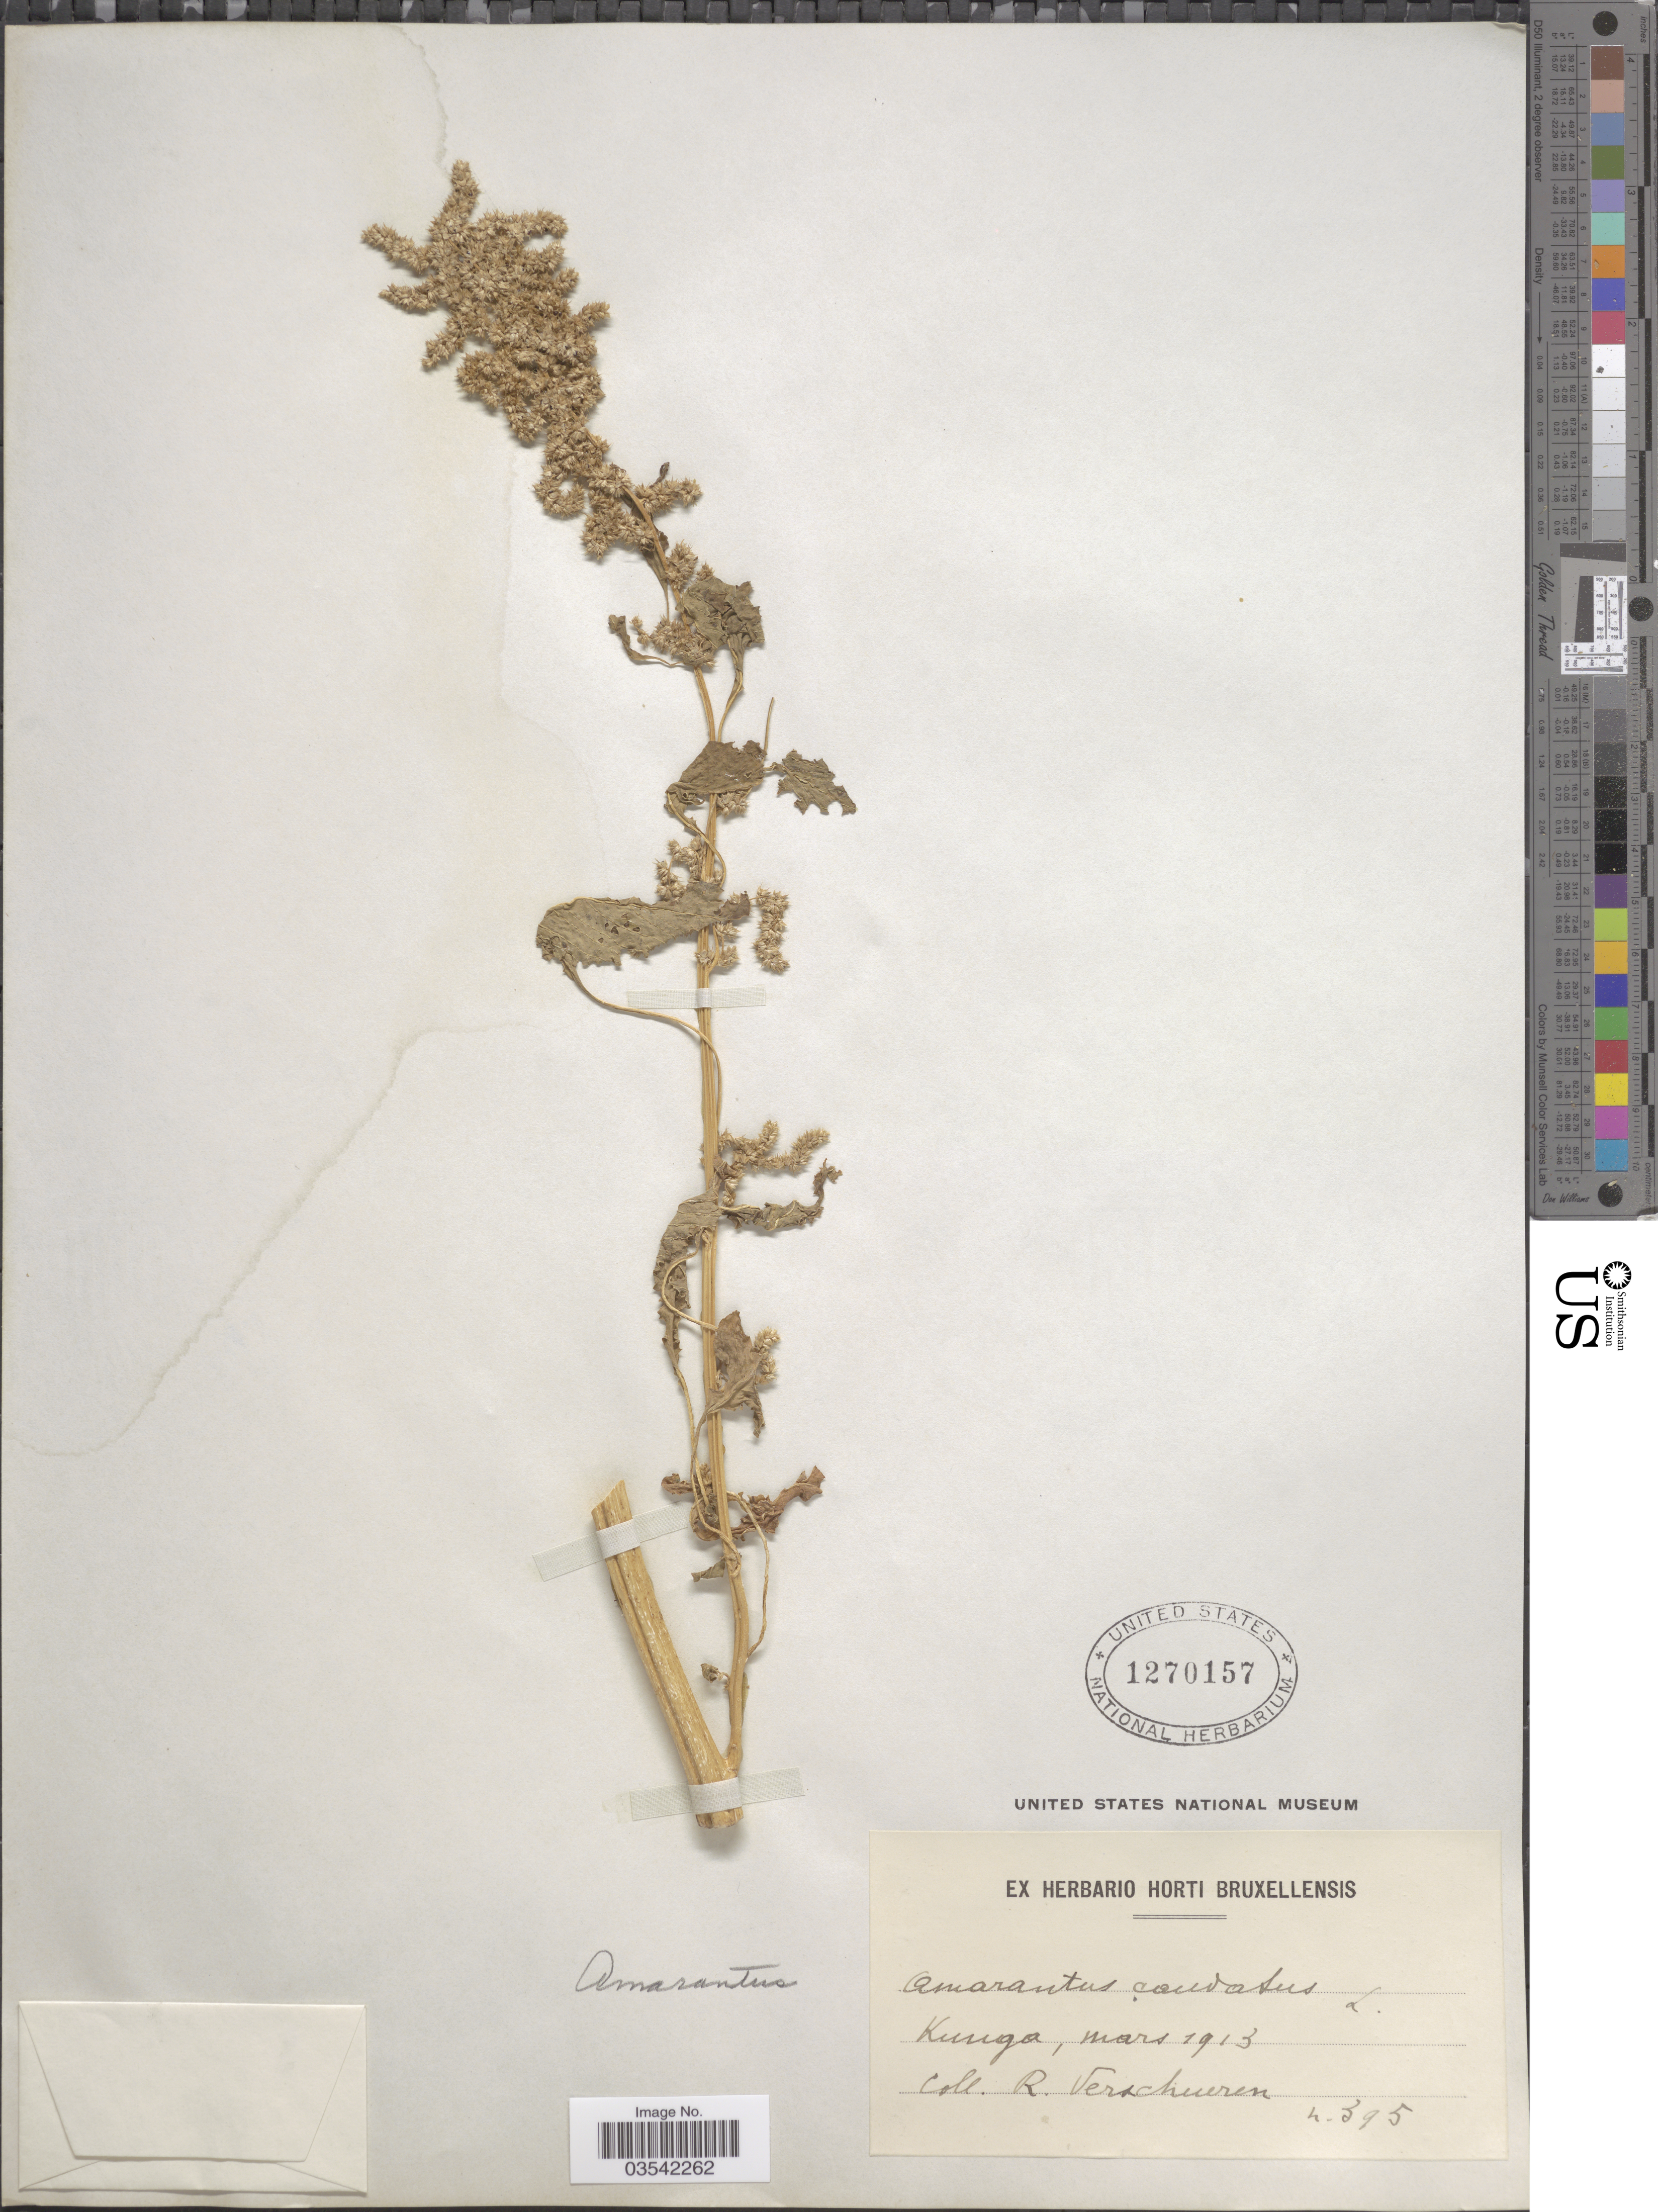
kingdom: Plantae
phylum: Tracheophyta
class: Magnoliopsida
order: Caryophyllales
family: Amaranthaceae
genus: Amaranthus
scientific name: Amaranthus caudatus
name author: L.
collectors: R. Verschueren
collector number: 395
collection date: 1913-03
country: Congo, Democratic Republic of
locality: Kunga.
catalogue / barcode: US 1270157